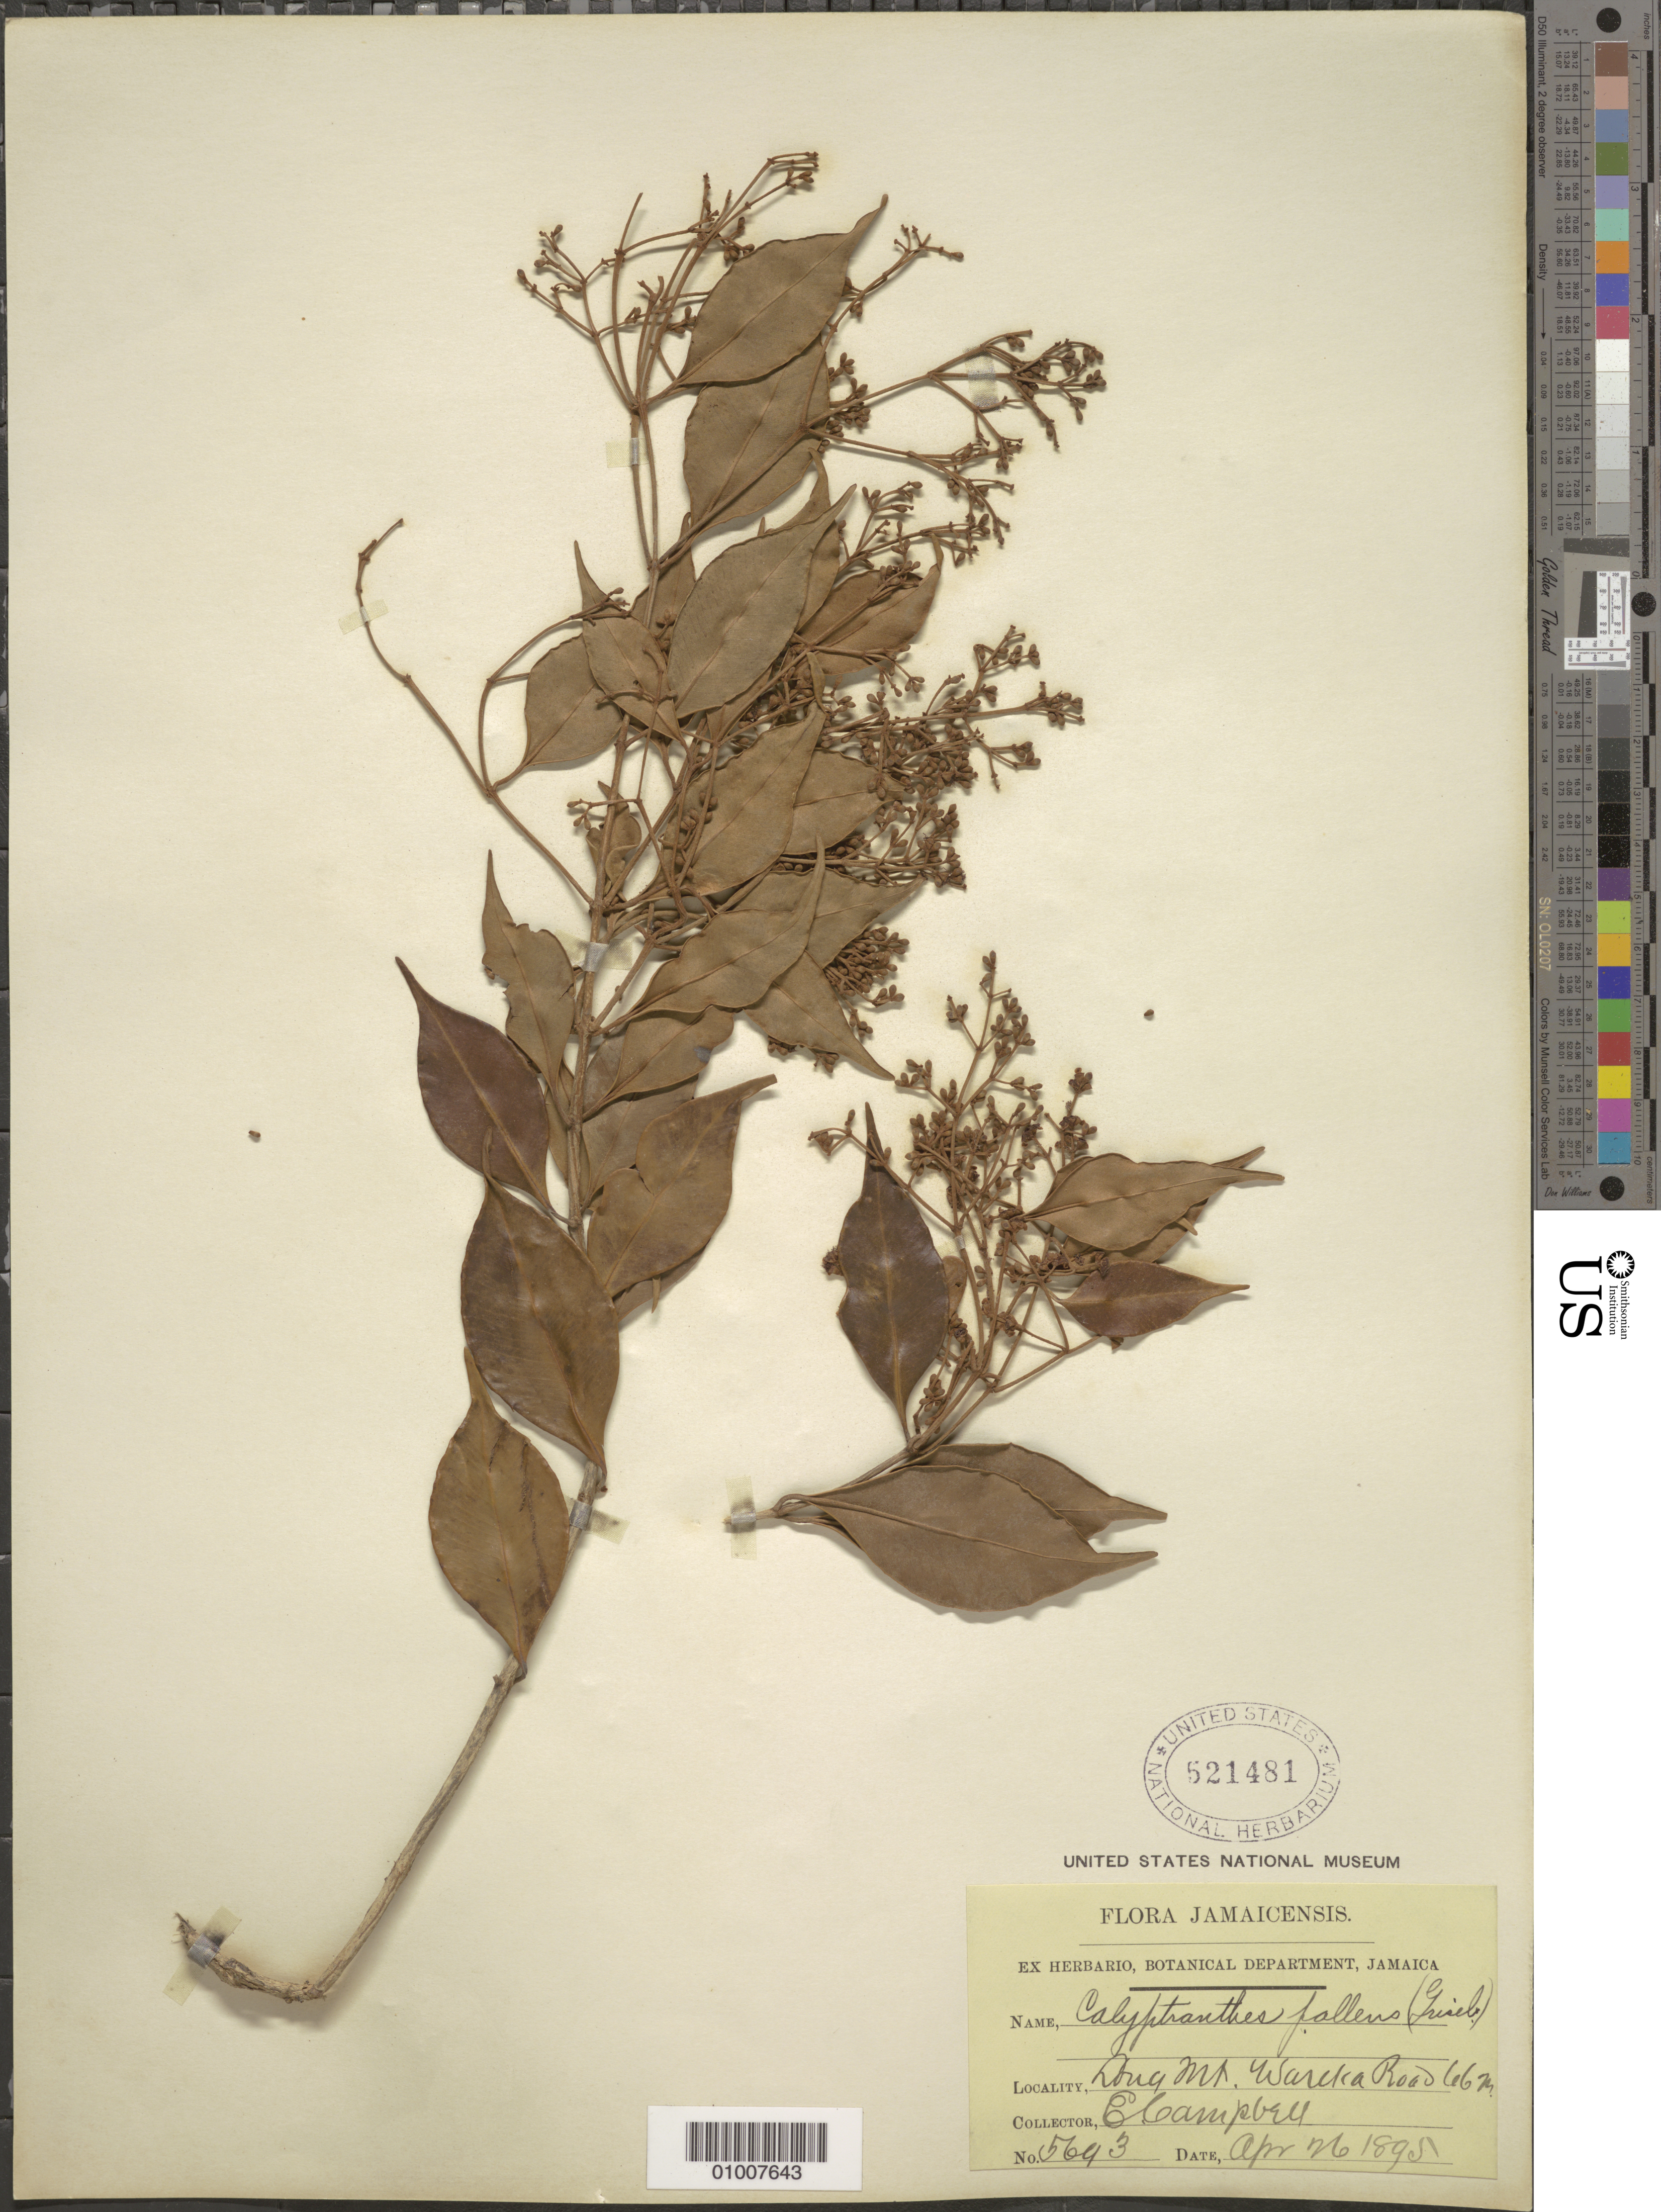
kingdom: Plantae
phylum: Tracheophyta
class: Magnoliopsida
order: Myrtales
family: Myrtaceae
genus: Myrcia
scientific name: Myrcia neopallens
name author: A.R. Lourenço & E. Lucas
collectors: E. Campbell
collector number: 5693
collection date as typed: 26 Apr 1895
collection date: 1895-04-26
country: Jamaica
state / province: Saint Andrew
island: Jamaica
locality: Doug Mt., Wareka Road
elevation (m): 66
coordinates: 0 N, 0 E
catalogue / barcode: US 521481